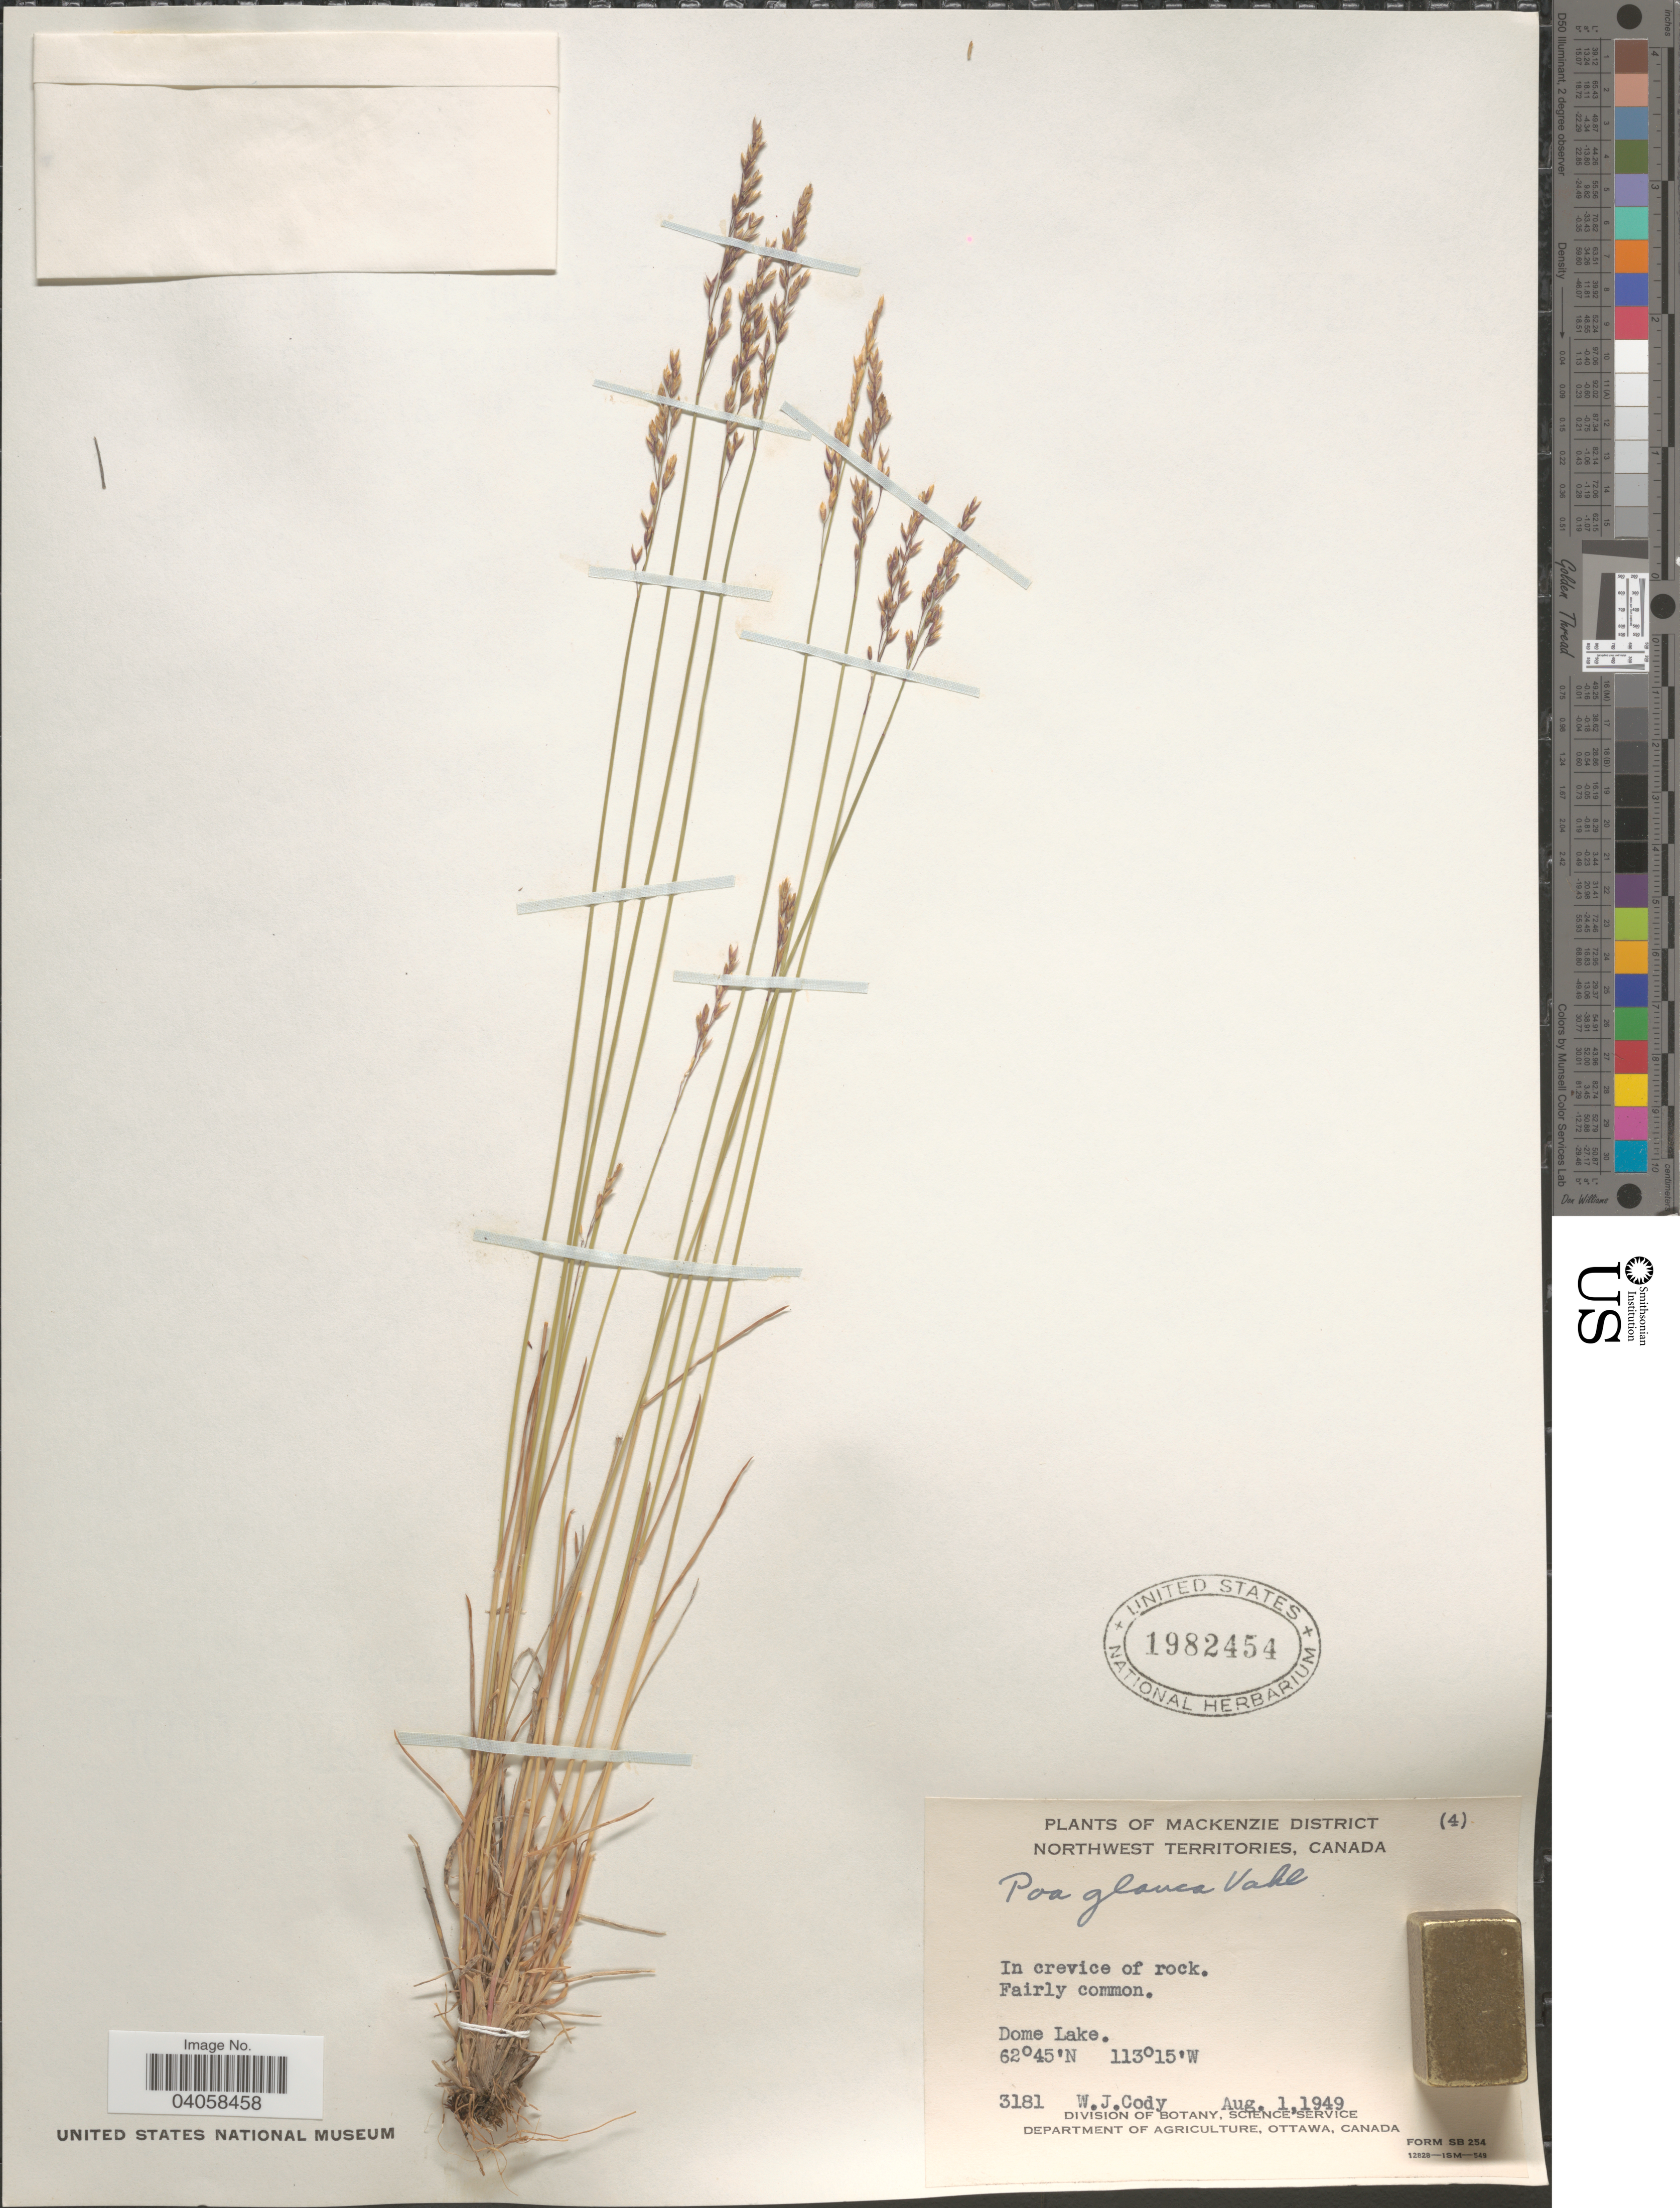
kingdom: Plantae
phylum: Tracheophyta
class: Liliopsida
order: Poales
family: Poaceae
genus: Poa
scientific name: Poa glauca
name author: Vahl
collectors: W. Cody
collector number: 3181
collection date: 1949-08-01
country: Canada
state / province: Northwest Territories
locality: Mackenzie District. Dome Lake.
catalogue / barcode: US 1982454